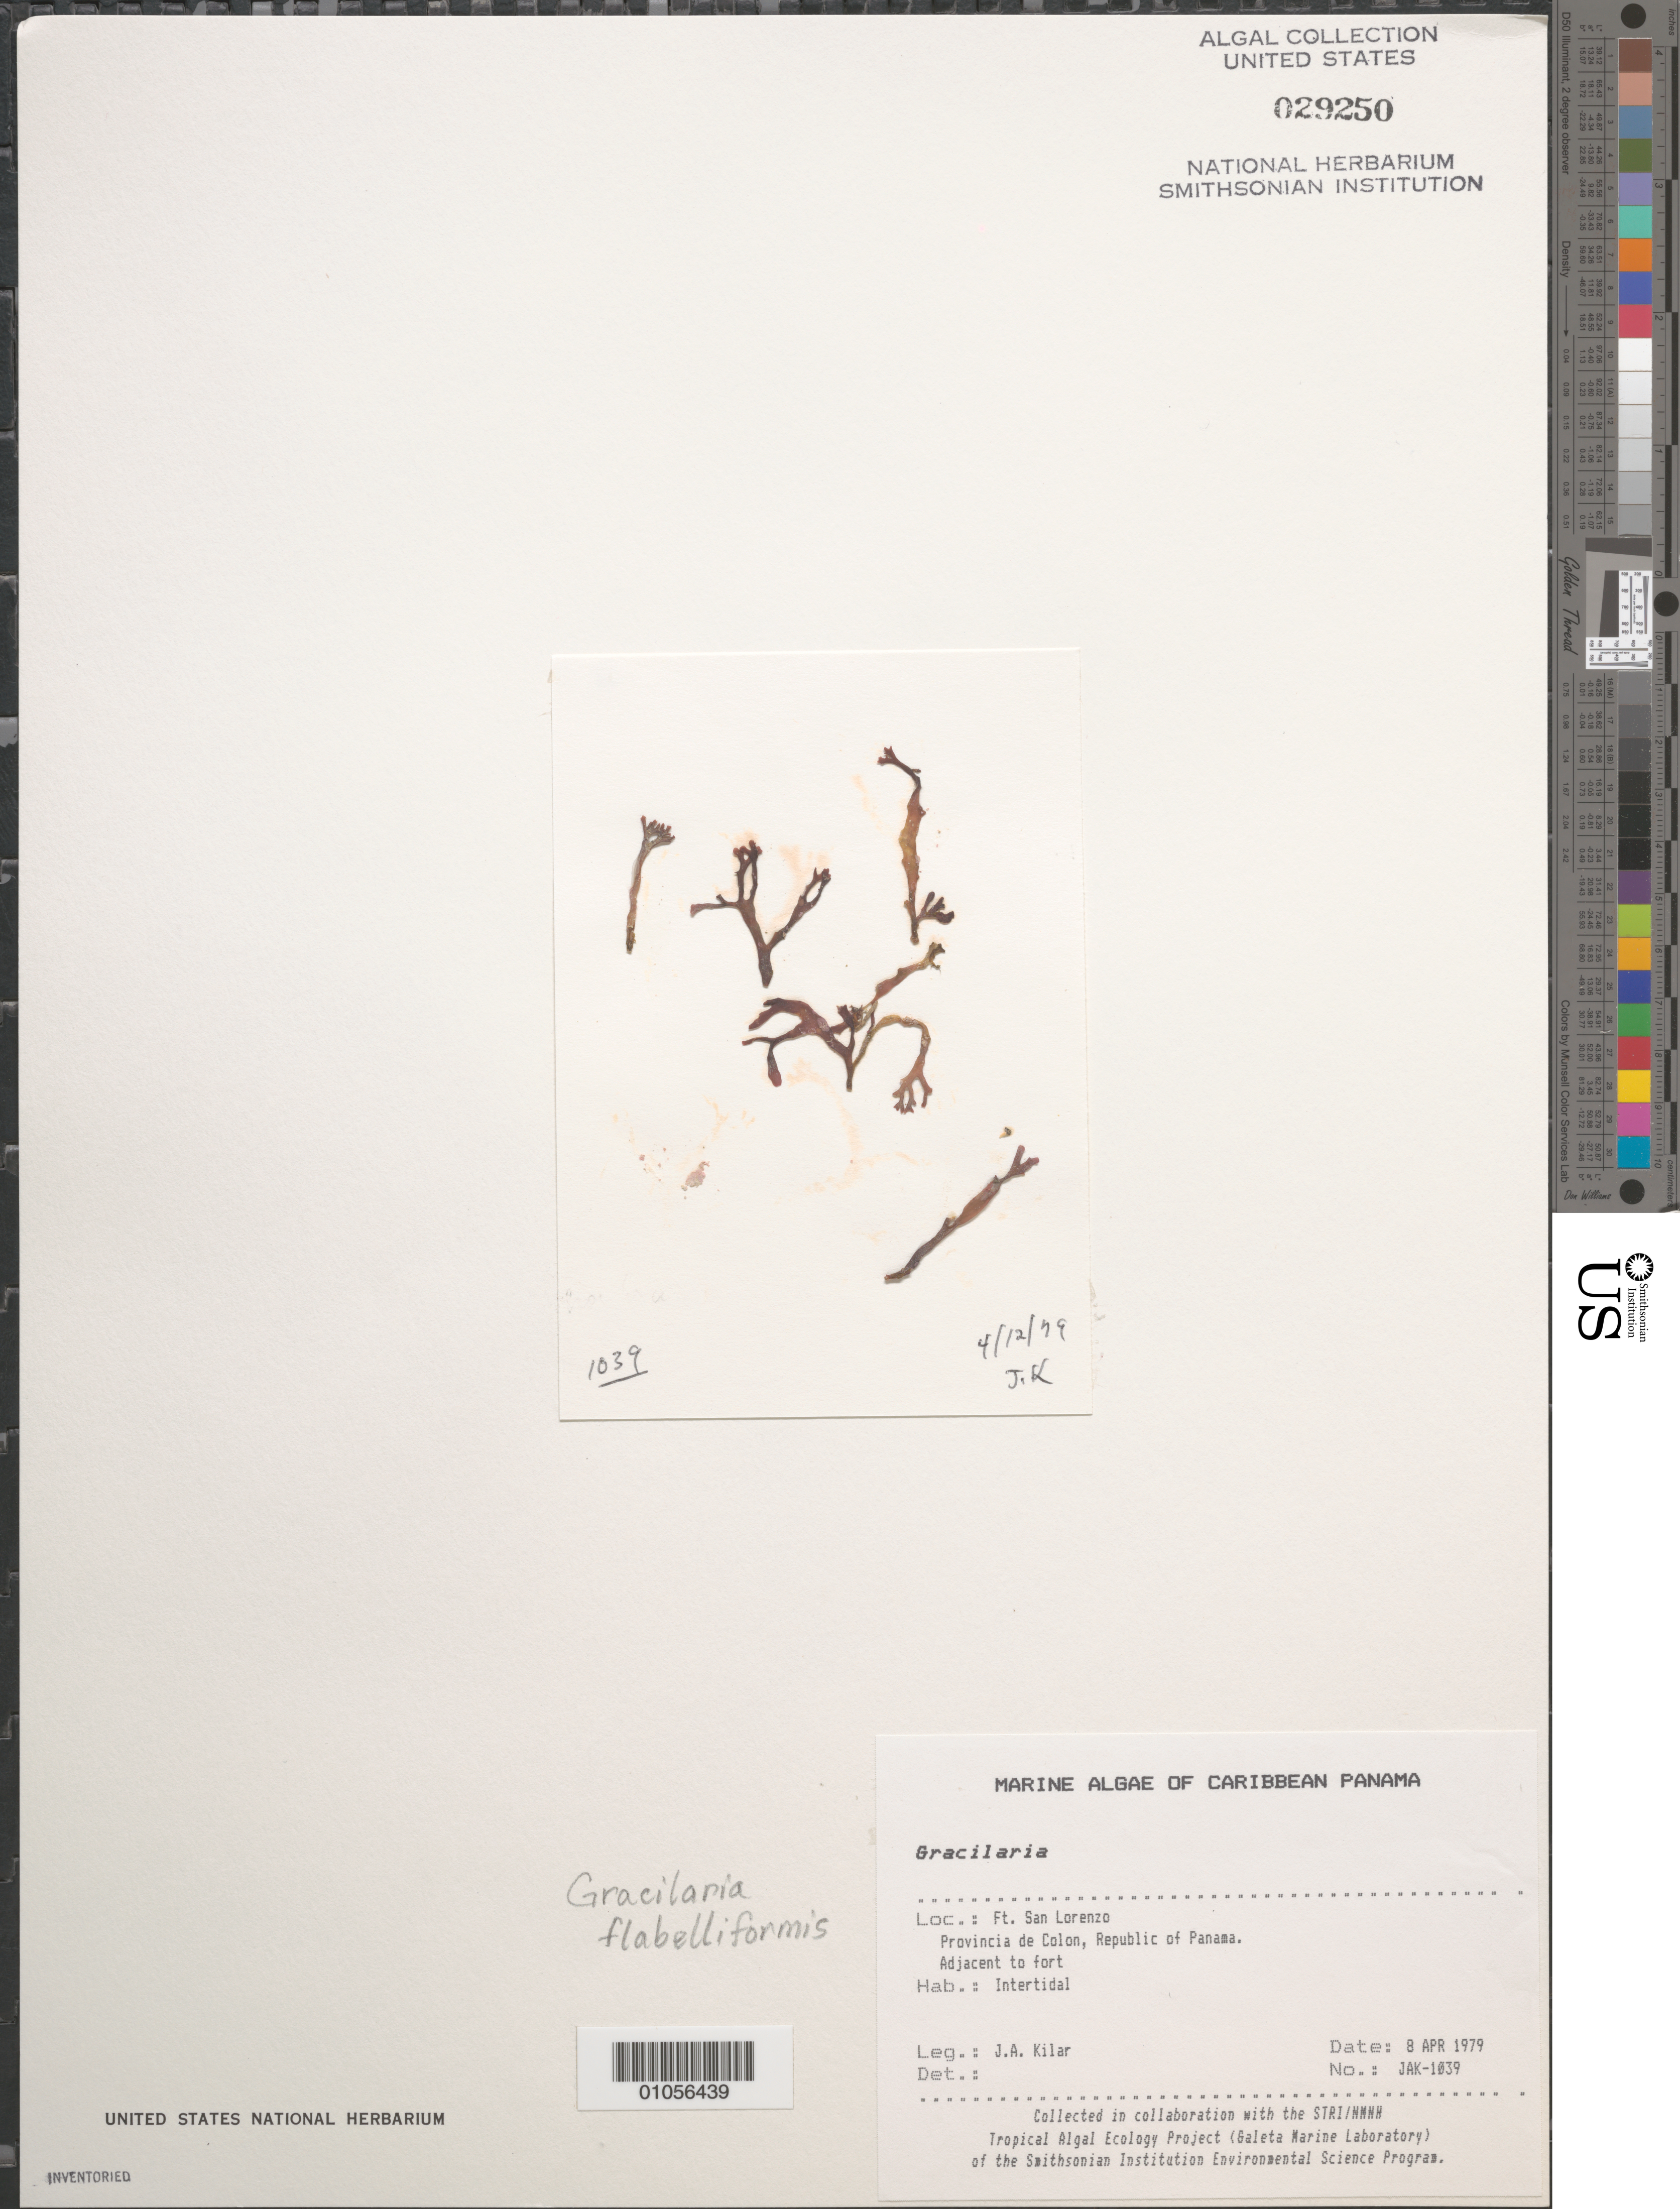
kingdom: Plantae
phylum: Rhodophyta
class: Florideophyceae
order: Gracilariales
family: Gracilariaceae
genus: Gracilaria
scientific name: Gracilaria flabelliformis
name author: (P. Crouan & H. Crouan) Fredericq & Gurgel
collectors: J. A. Kilar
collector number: JAK-1039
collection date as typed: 08 Apr 1979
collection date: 1979-04-08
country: Panama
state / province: Colón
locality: Fort San Lorenzo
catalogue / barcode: US 29250